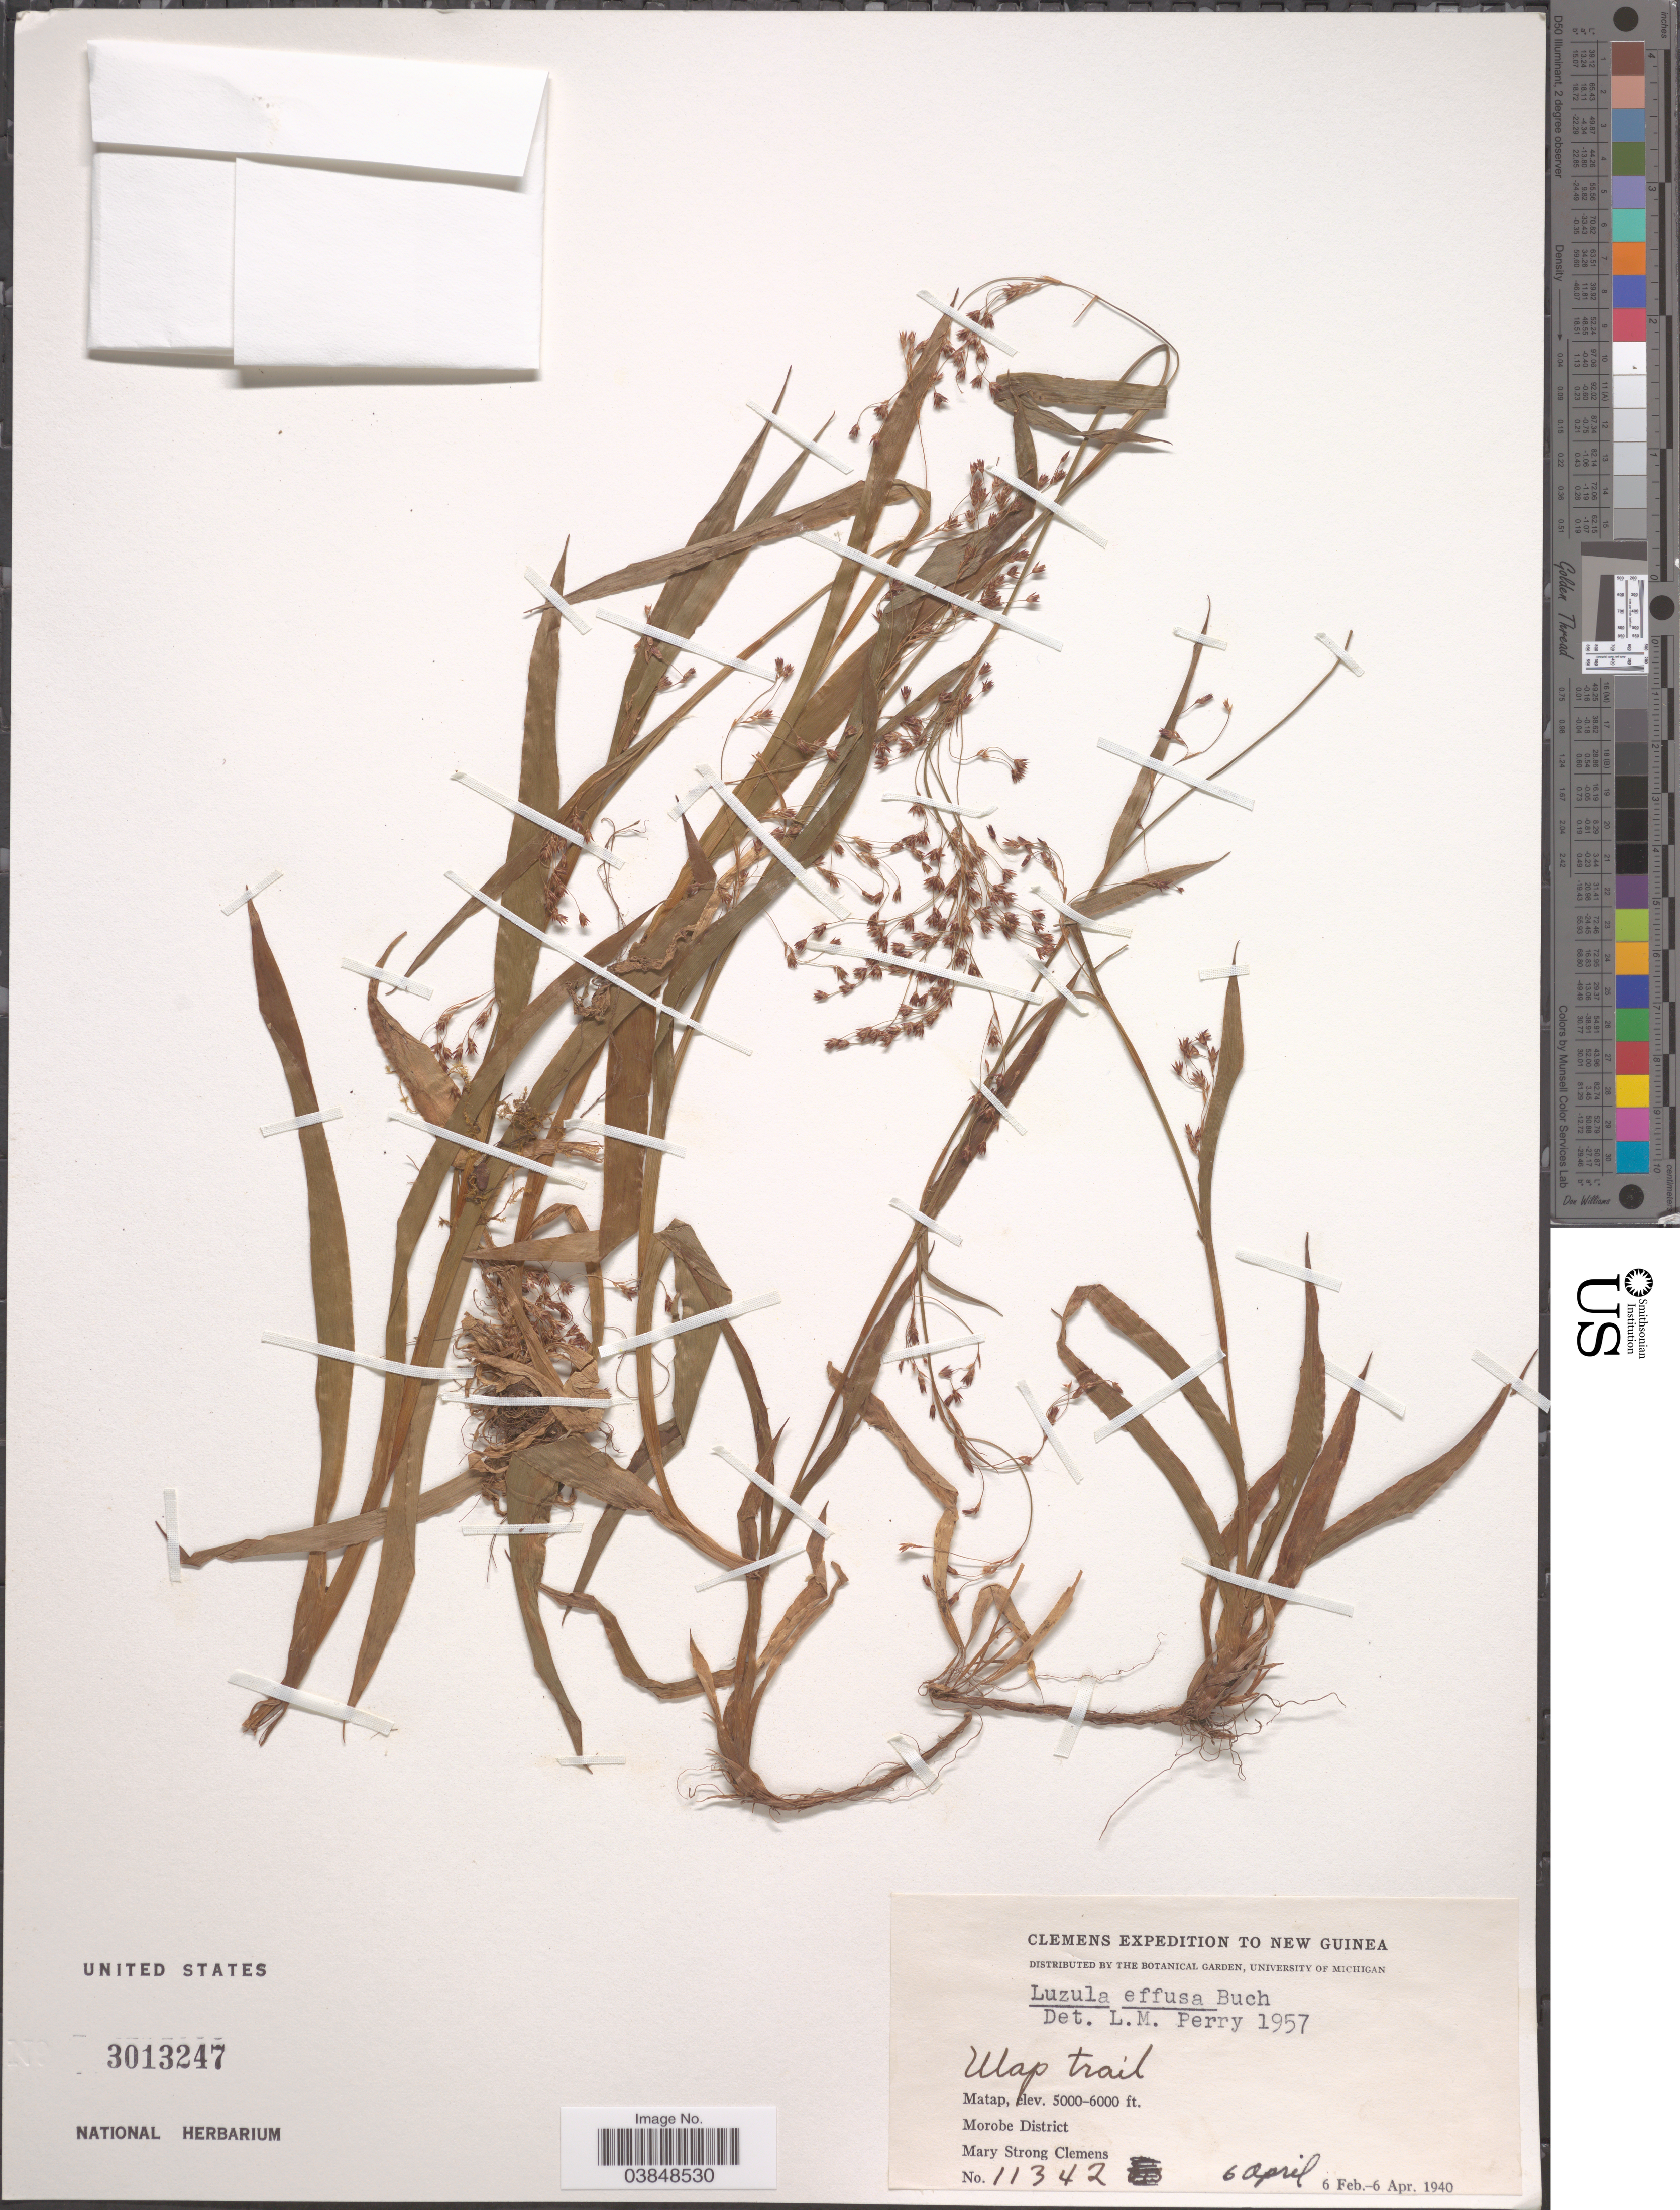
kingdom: Plantae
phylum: Tracheophyta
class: Liliopsida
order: Poales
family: Juncaceae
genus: Luzula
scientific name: Luzula effusa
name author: Buchenau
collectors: M. S. Clemens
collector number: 11342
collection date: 1940-04-06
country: Papua New Guinea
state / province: Morobe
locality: New Guinea. Ulap trail. Matap. Morobe District.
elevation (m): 1524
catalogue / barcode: US 3013247